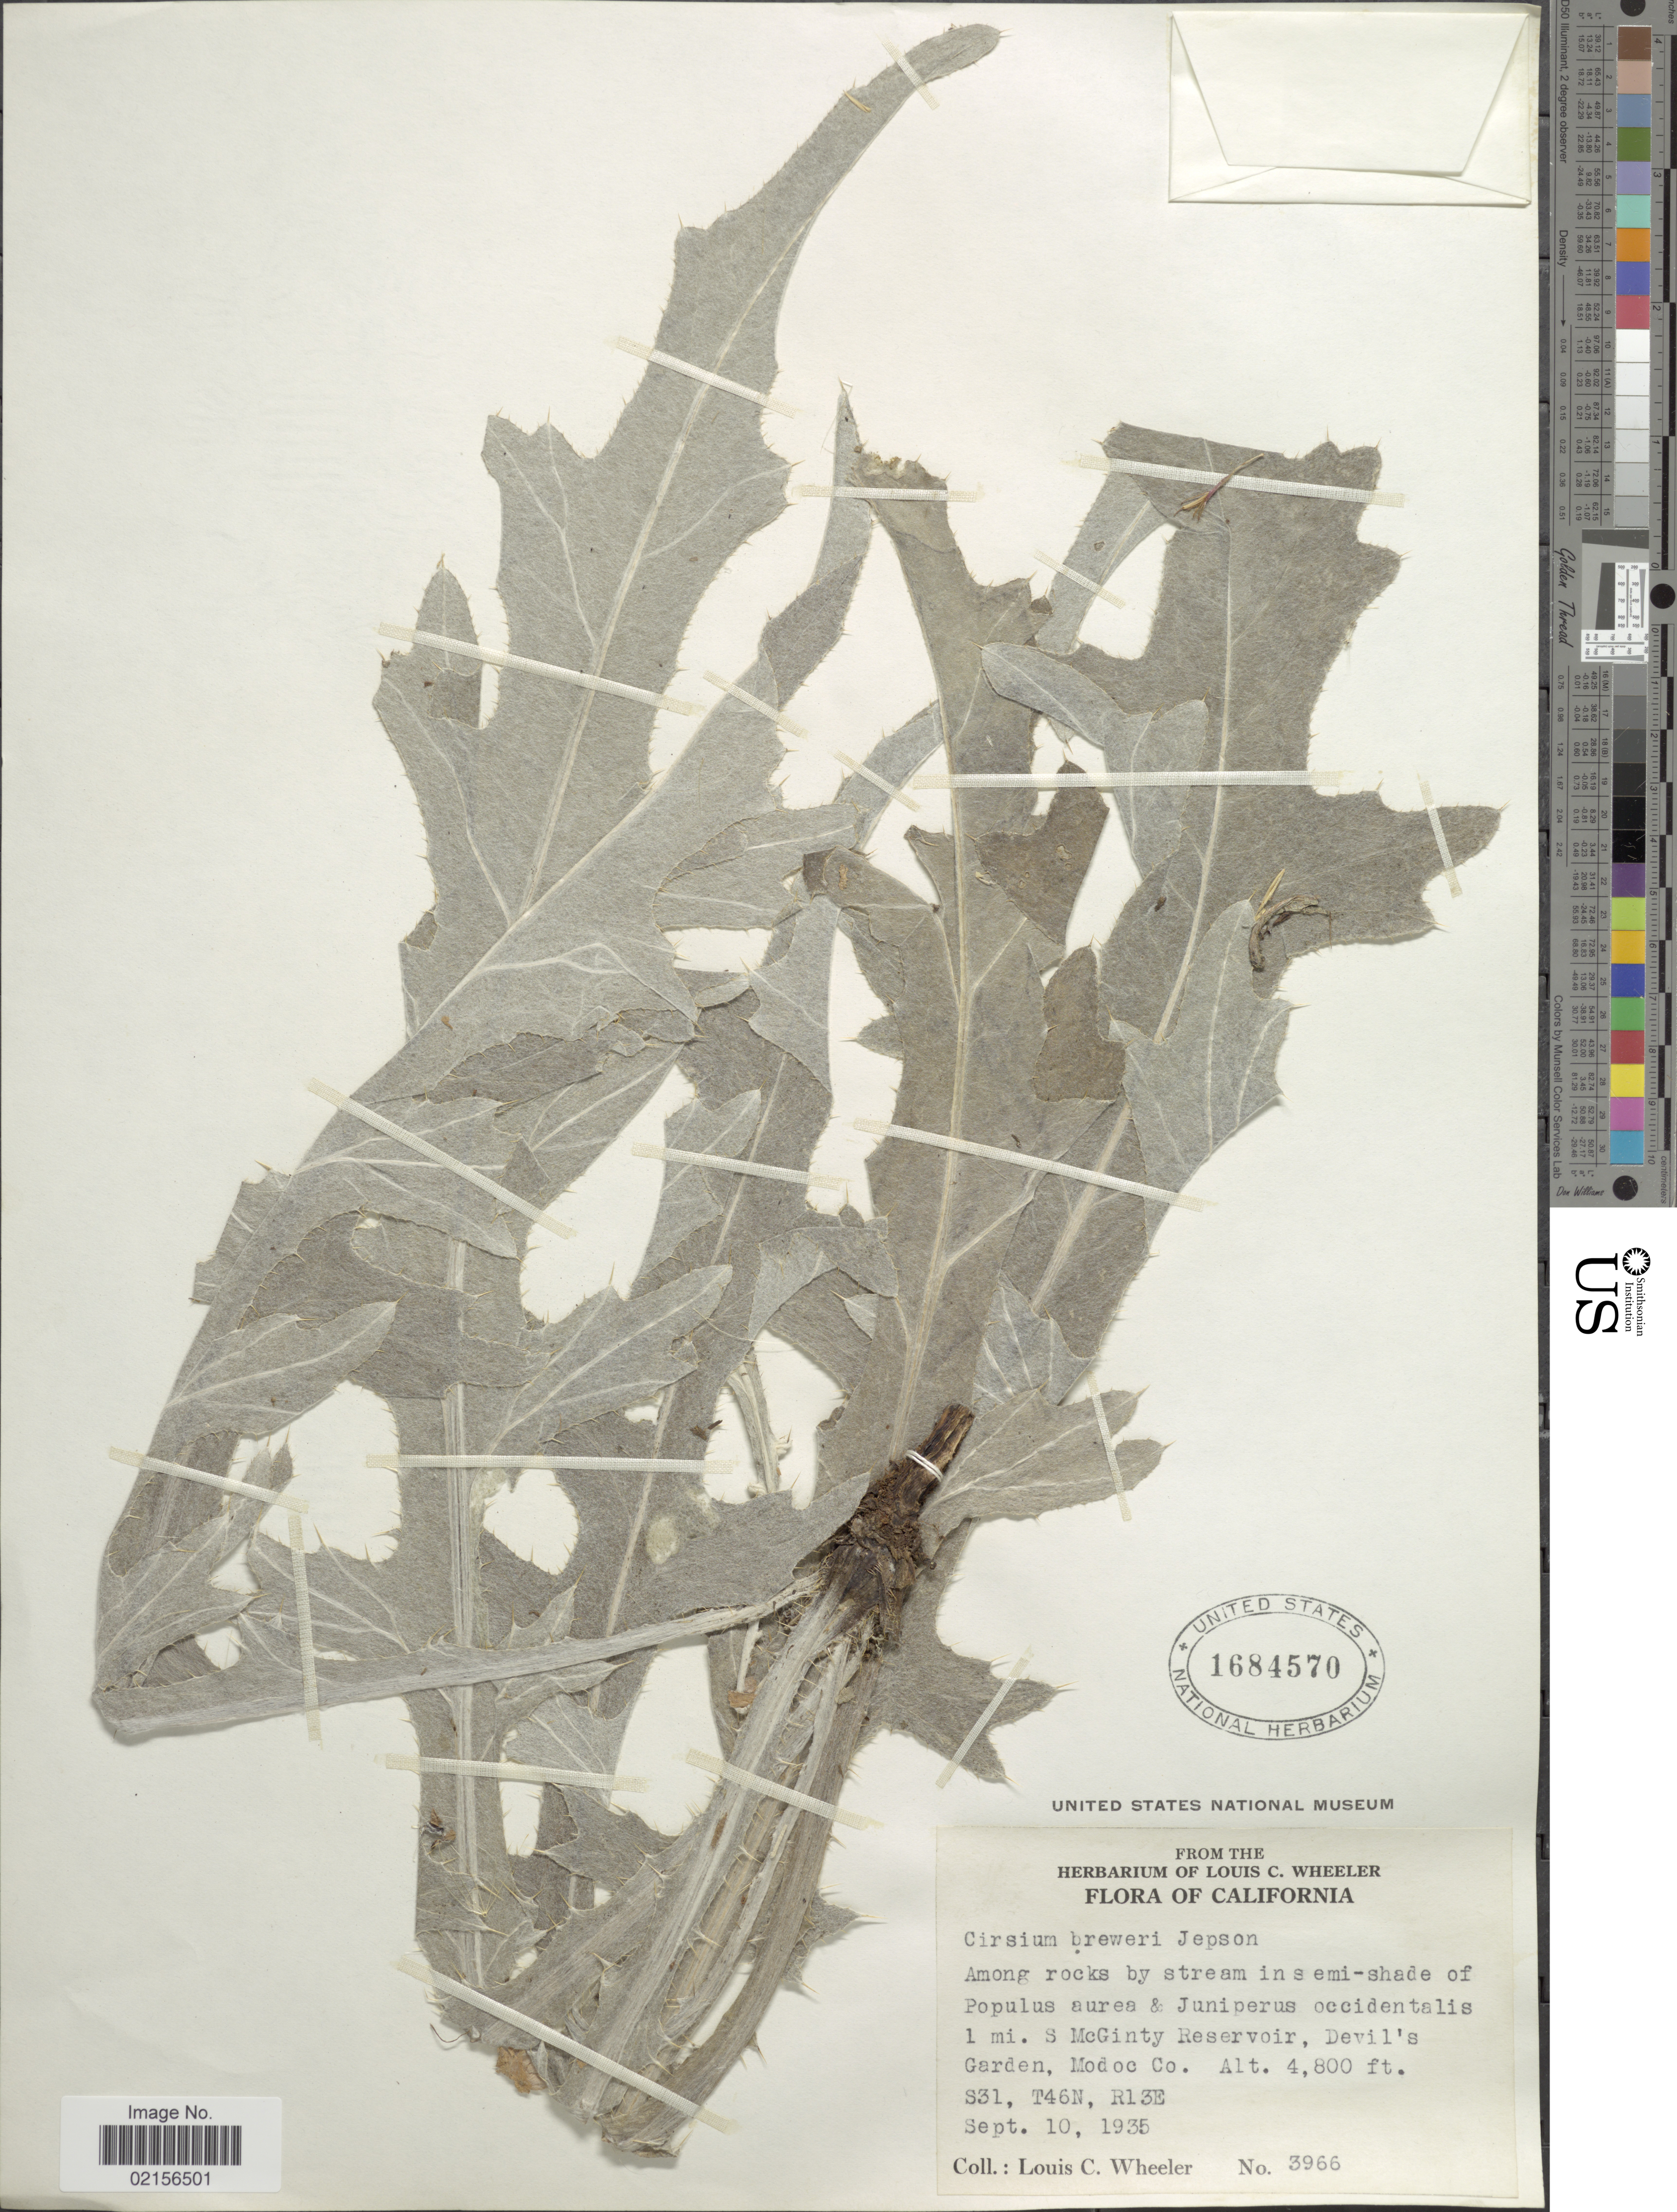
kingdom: Plantae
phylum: Tracheophyta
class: Magnoliopsida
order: Asterales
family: Asteraceae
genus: Cirsium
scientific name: Cirsium breweri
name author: (A. Gray) Jeps.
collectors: L. C. Wheeler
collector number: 3966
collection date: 1935-09-10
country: United States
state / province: California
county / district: Modoc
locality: Among rocks by stream in semi-shade of Populus aurea & Juniperus occidentalis 1 mi. S McGinthy Reservoir, Devil's Garden, Modoc Co, S31, T46N, R13E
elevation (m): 1463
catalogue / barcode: US 1684570